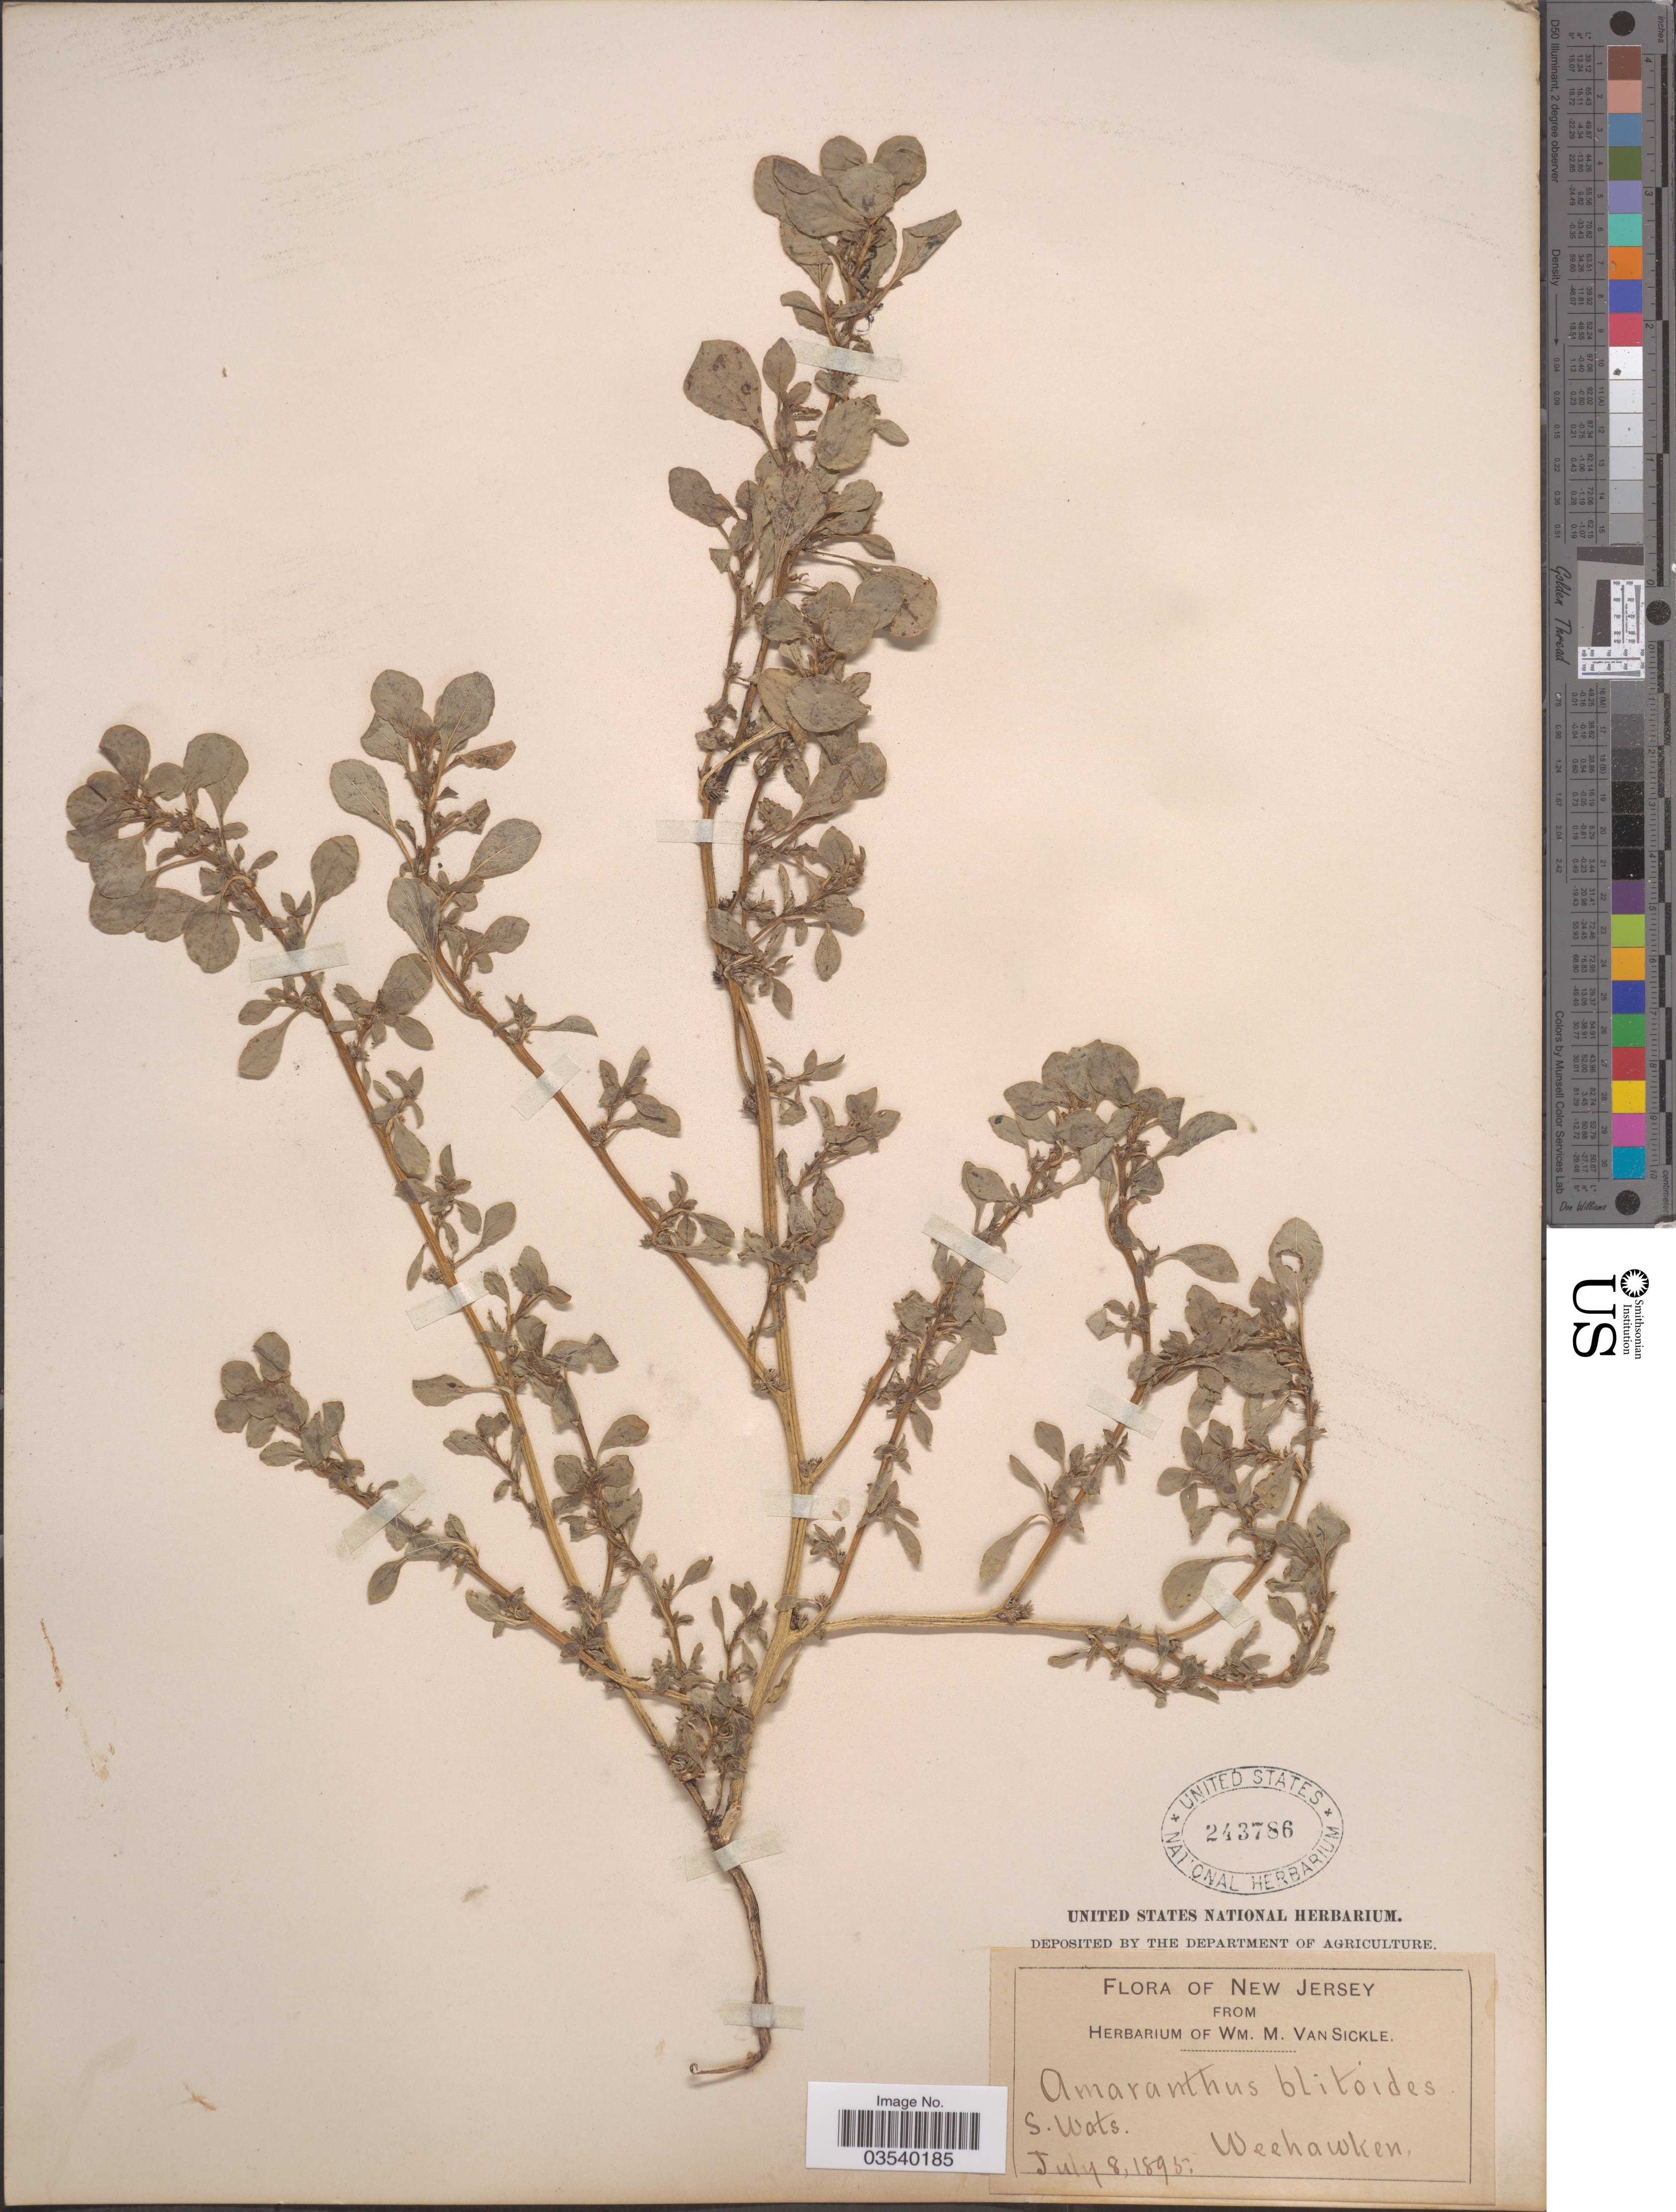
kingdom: Plantae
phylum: Tracheophyta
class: Magnoliopsida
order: Caryophyllales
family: Amaranthaceae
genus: Amaranthus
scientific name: Amaranthus blitoides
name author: S. Watson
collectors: ex herb. Wm. M. Van Sickle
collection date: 1895-07-08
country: United States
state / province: New Jersey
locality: Weehawken.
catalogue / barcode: US 243786